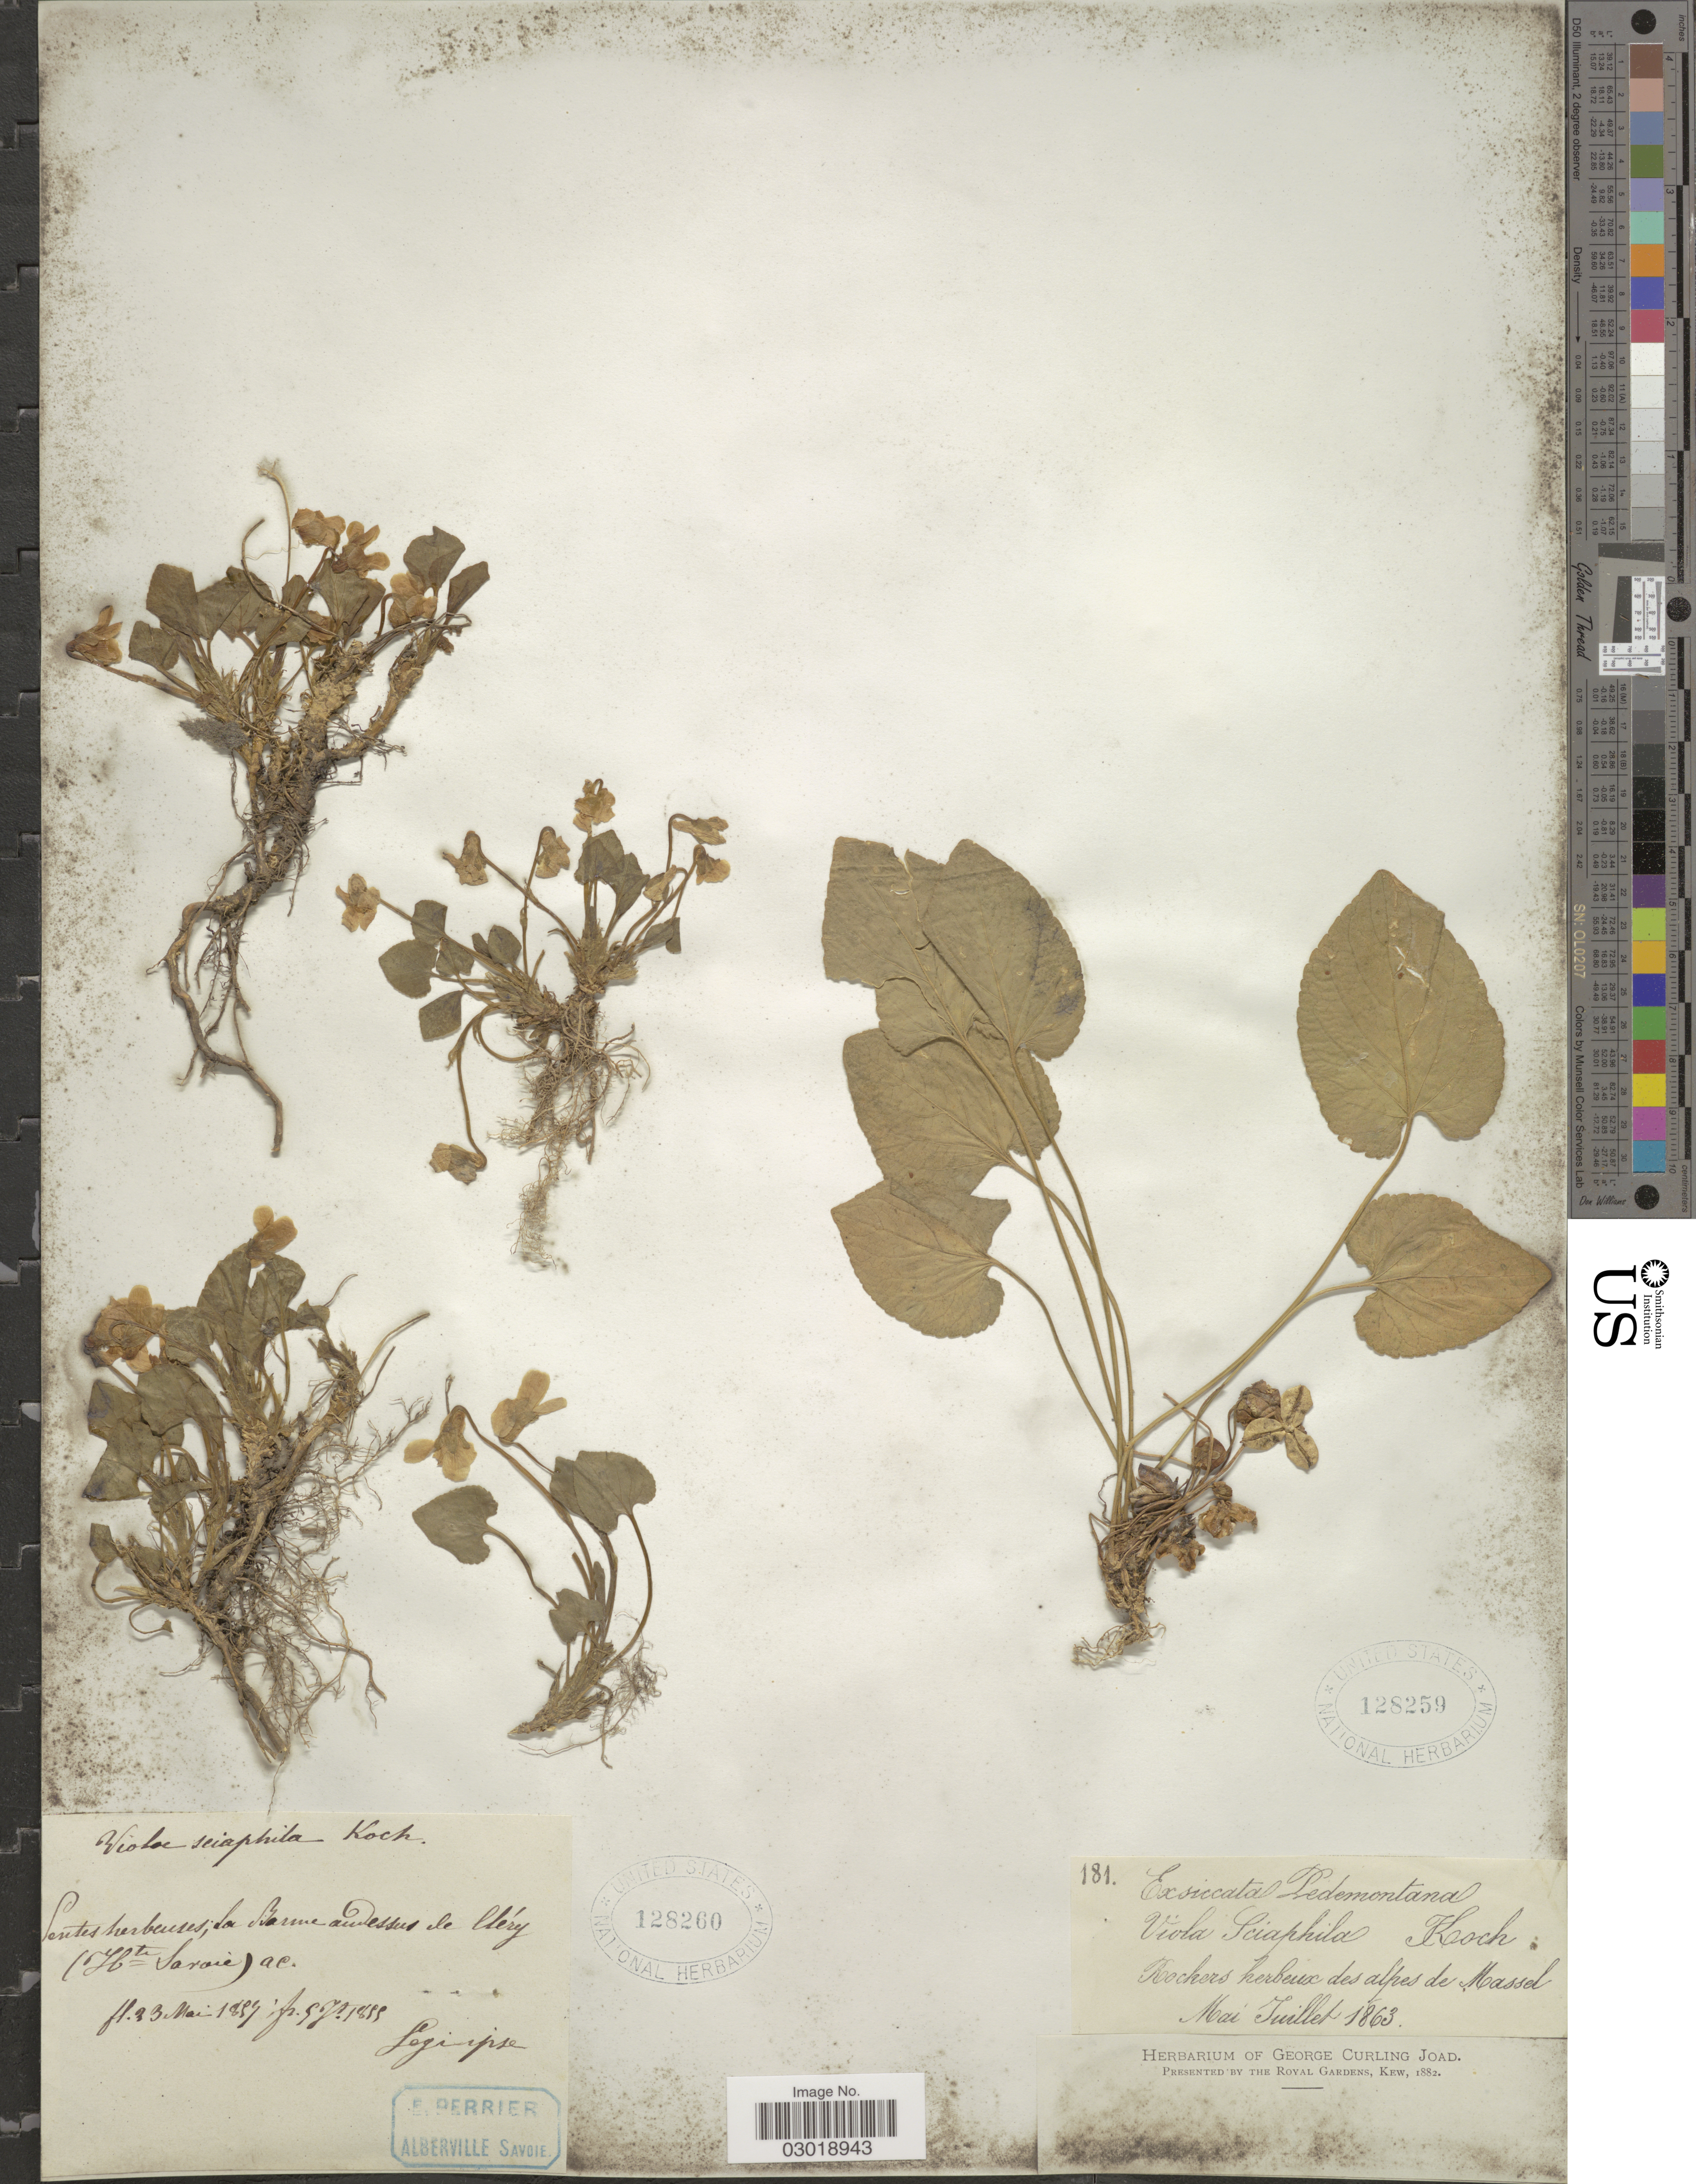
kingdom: Plantae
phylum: Tracheophyta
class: Magnoliopsida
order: Malpighiales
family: Violaceae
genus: Viola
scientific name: Viola sciaphila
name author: W.D.J. Koch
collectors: ex herb. George Curling Joad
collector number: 181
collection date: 1863-05/1863-07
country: Italy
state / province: Piedmont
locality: Pedemontana. Rochers herbeux des alpes de Massel.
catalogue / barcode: US 128259-2